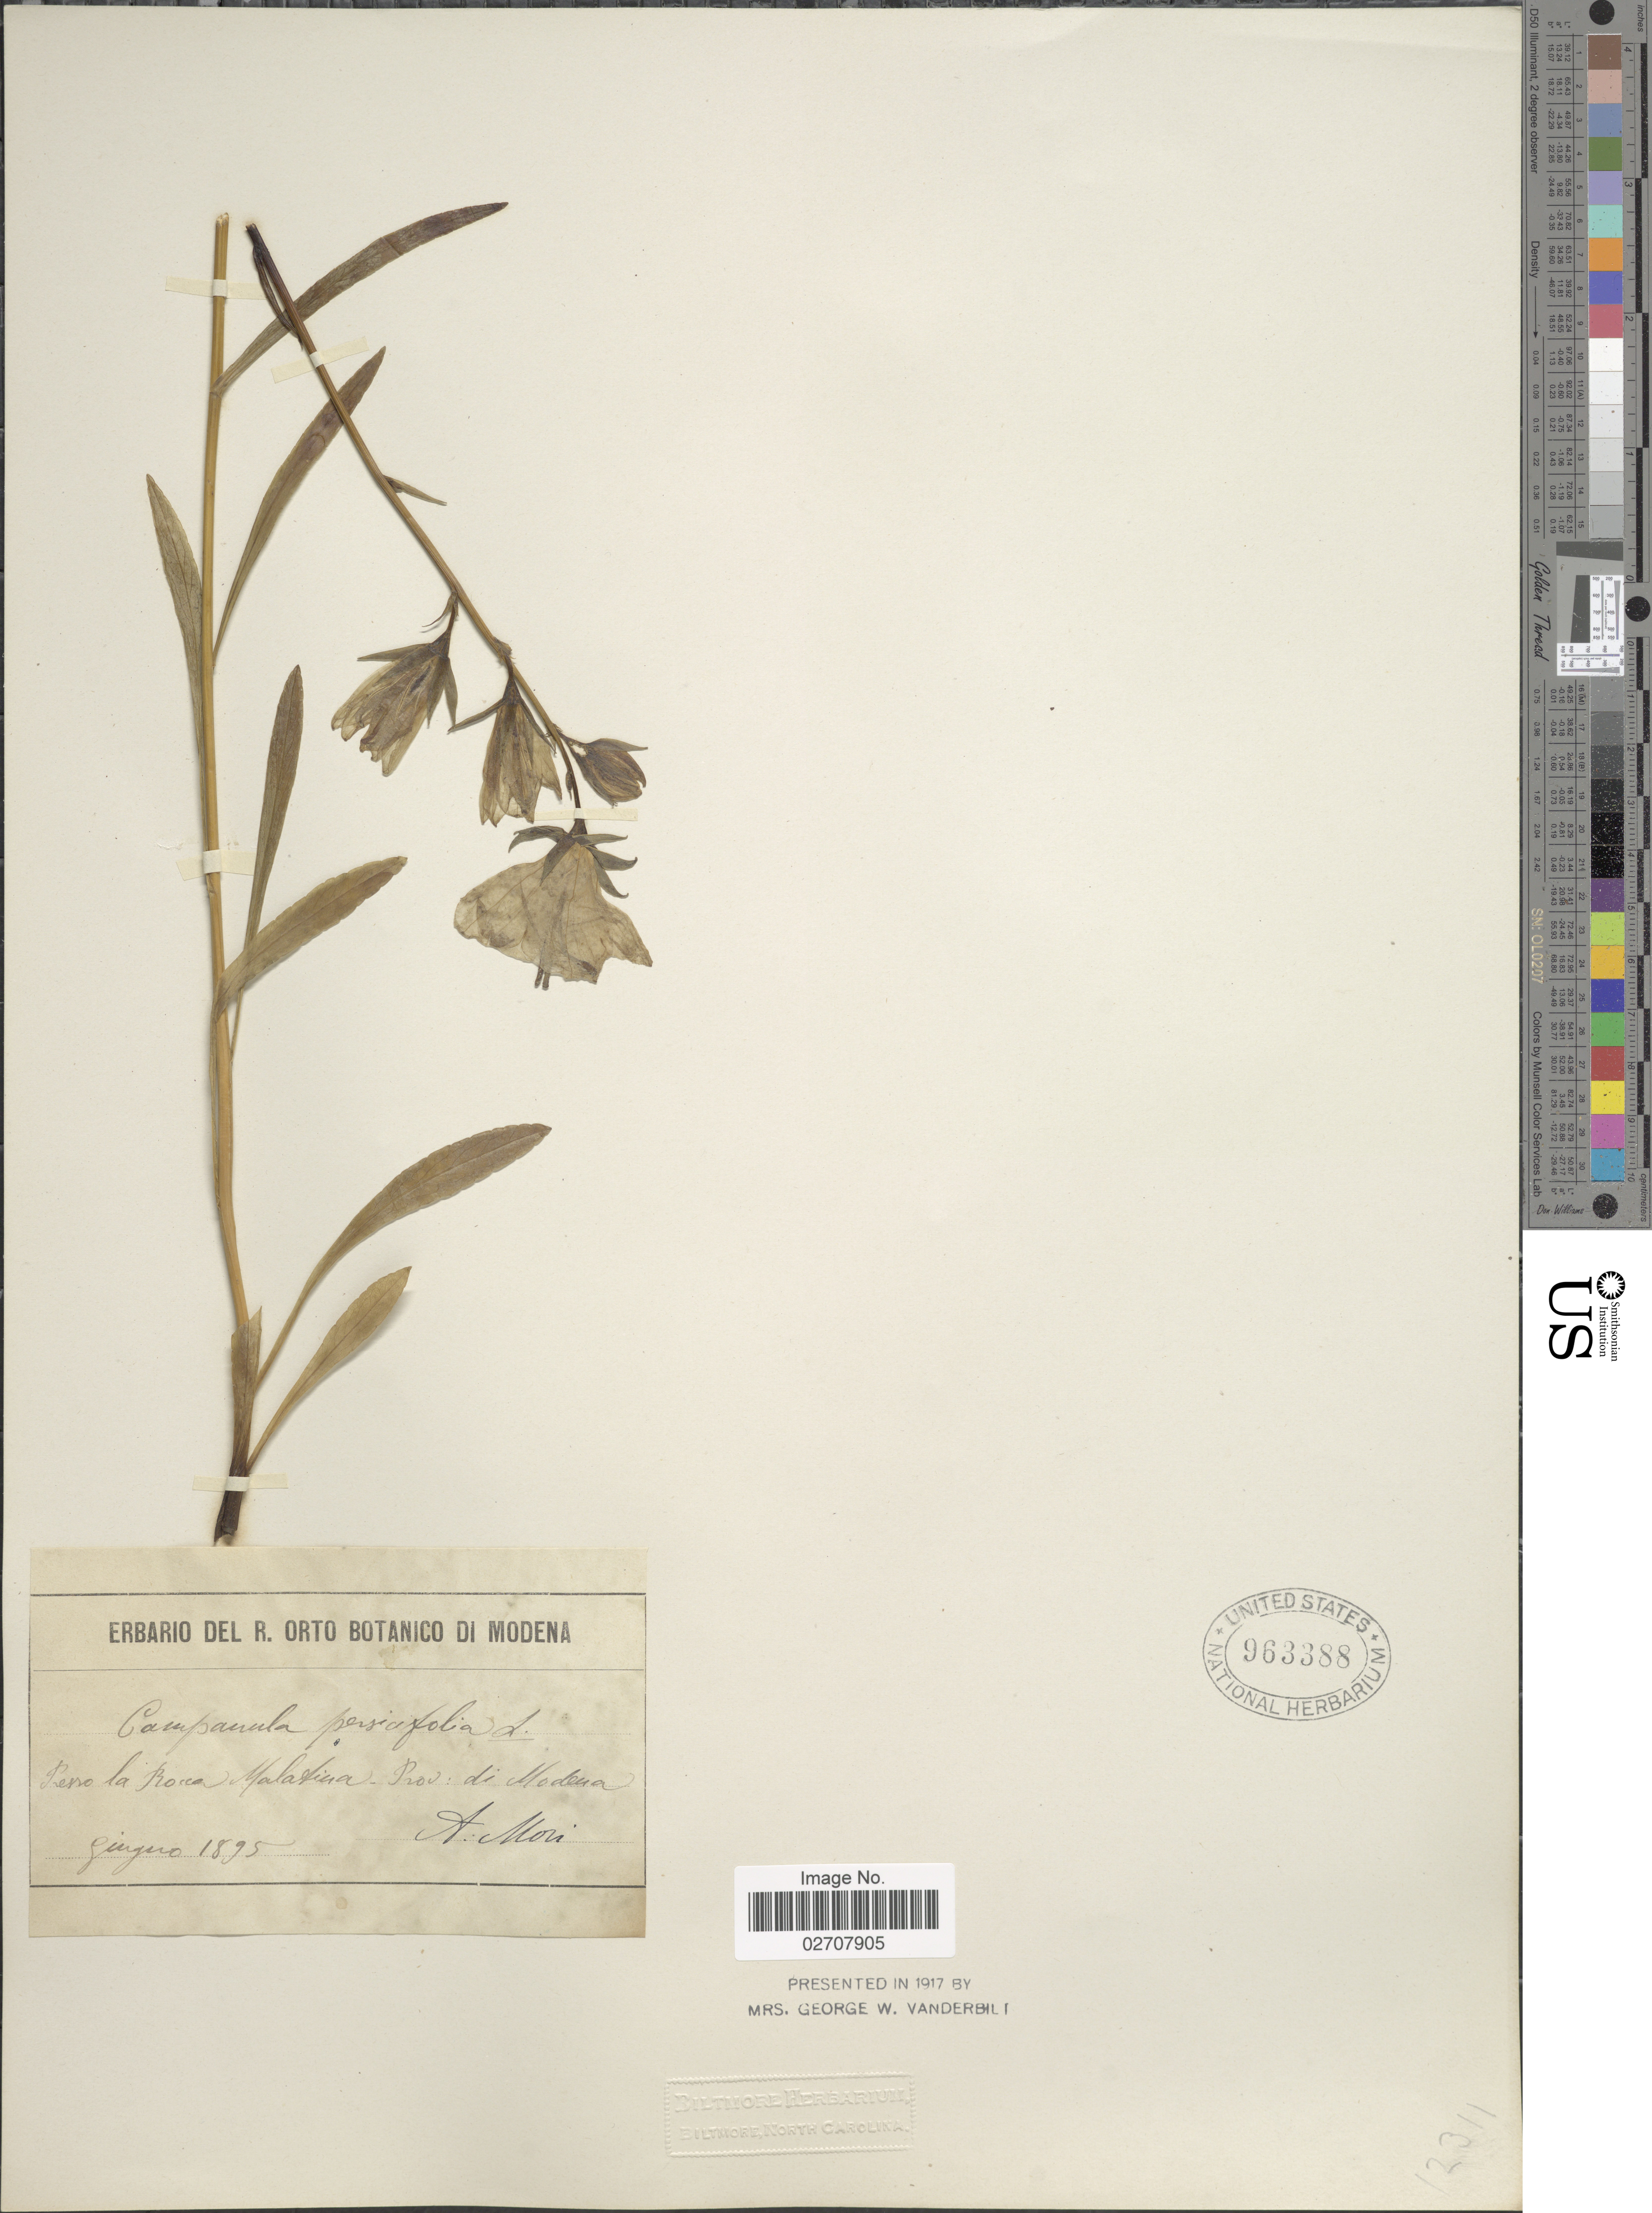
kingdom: Plantae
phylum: Tracheophyta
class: Magnoliopsida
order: Asterales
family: Campanulaceae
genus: Campanula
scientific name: Campanula persicifolia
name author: L.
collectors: A. Mori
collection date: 1895-06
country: Italy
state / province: Emilia-Romagna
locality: Peno la Bocca Malatina. Prov. de Modena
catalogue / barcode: US 963388